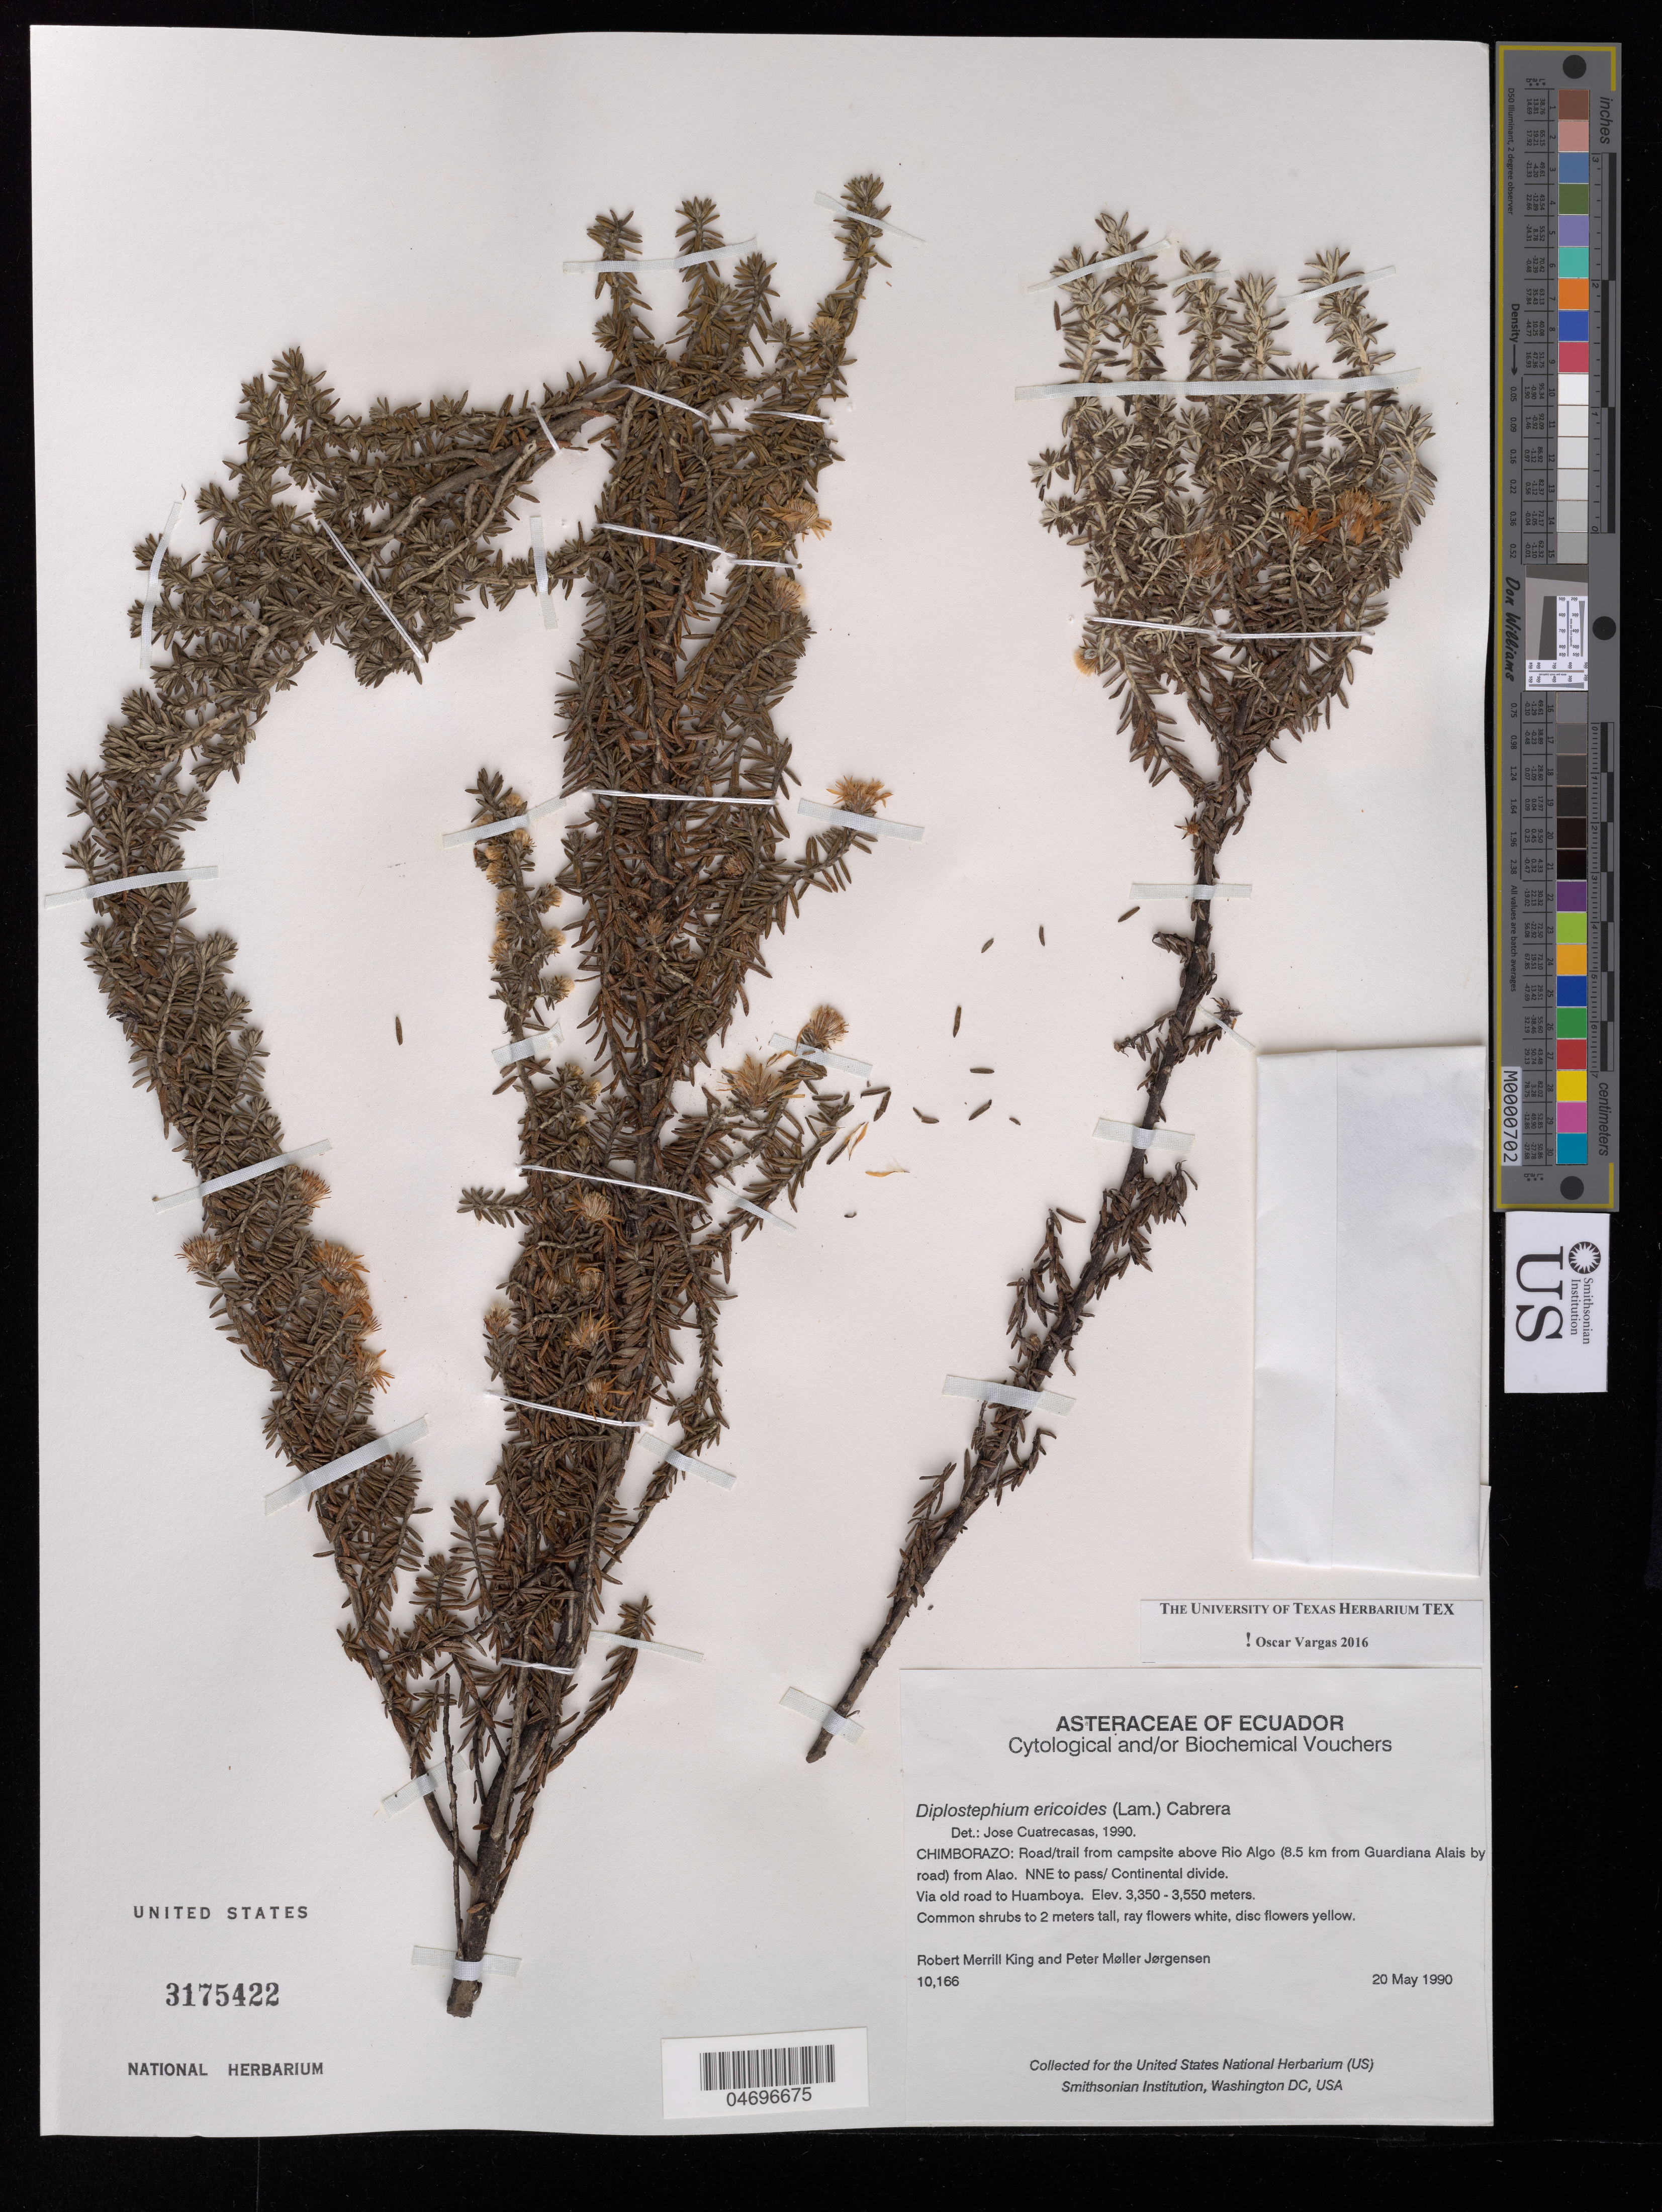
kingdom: Plantae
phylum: Tracheophyta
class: Magnoliopsida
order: Asterales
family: Asteraceae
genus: Diplostephium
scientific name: Diplostephium ericoides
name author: (Lam.) Cabrera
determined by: Vargas, Oscar M.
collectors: R. M. King & P. M. Jørgensen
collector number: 10166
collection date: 1990-05-20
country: Ecuador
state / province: Chimborazo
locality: Road/trail from campsite above Rio Algo (8.5 km from Guardiana Alais by road) from Alalo, NNE to pass/continental divide, Via old road to Huamboya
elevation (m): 3350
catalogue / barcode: US 3175422